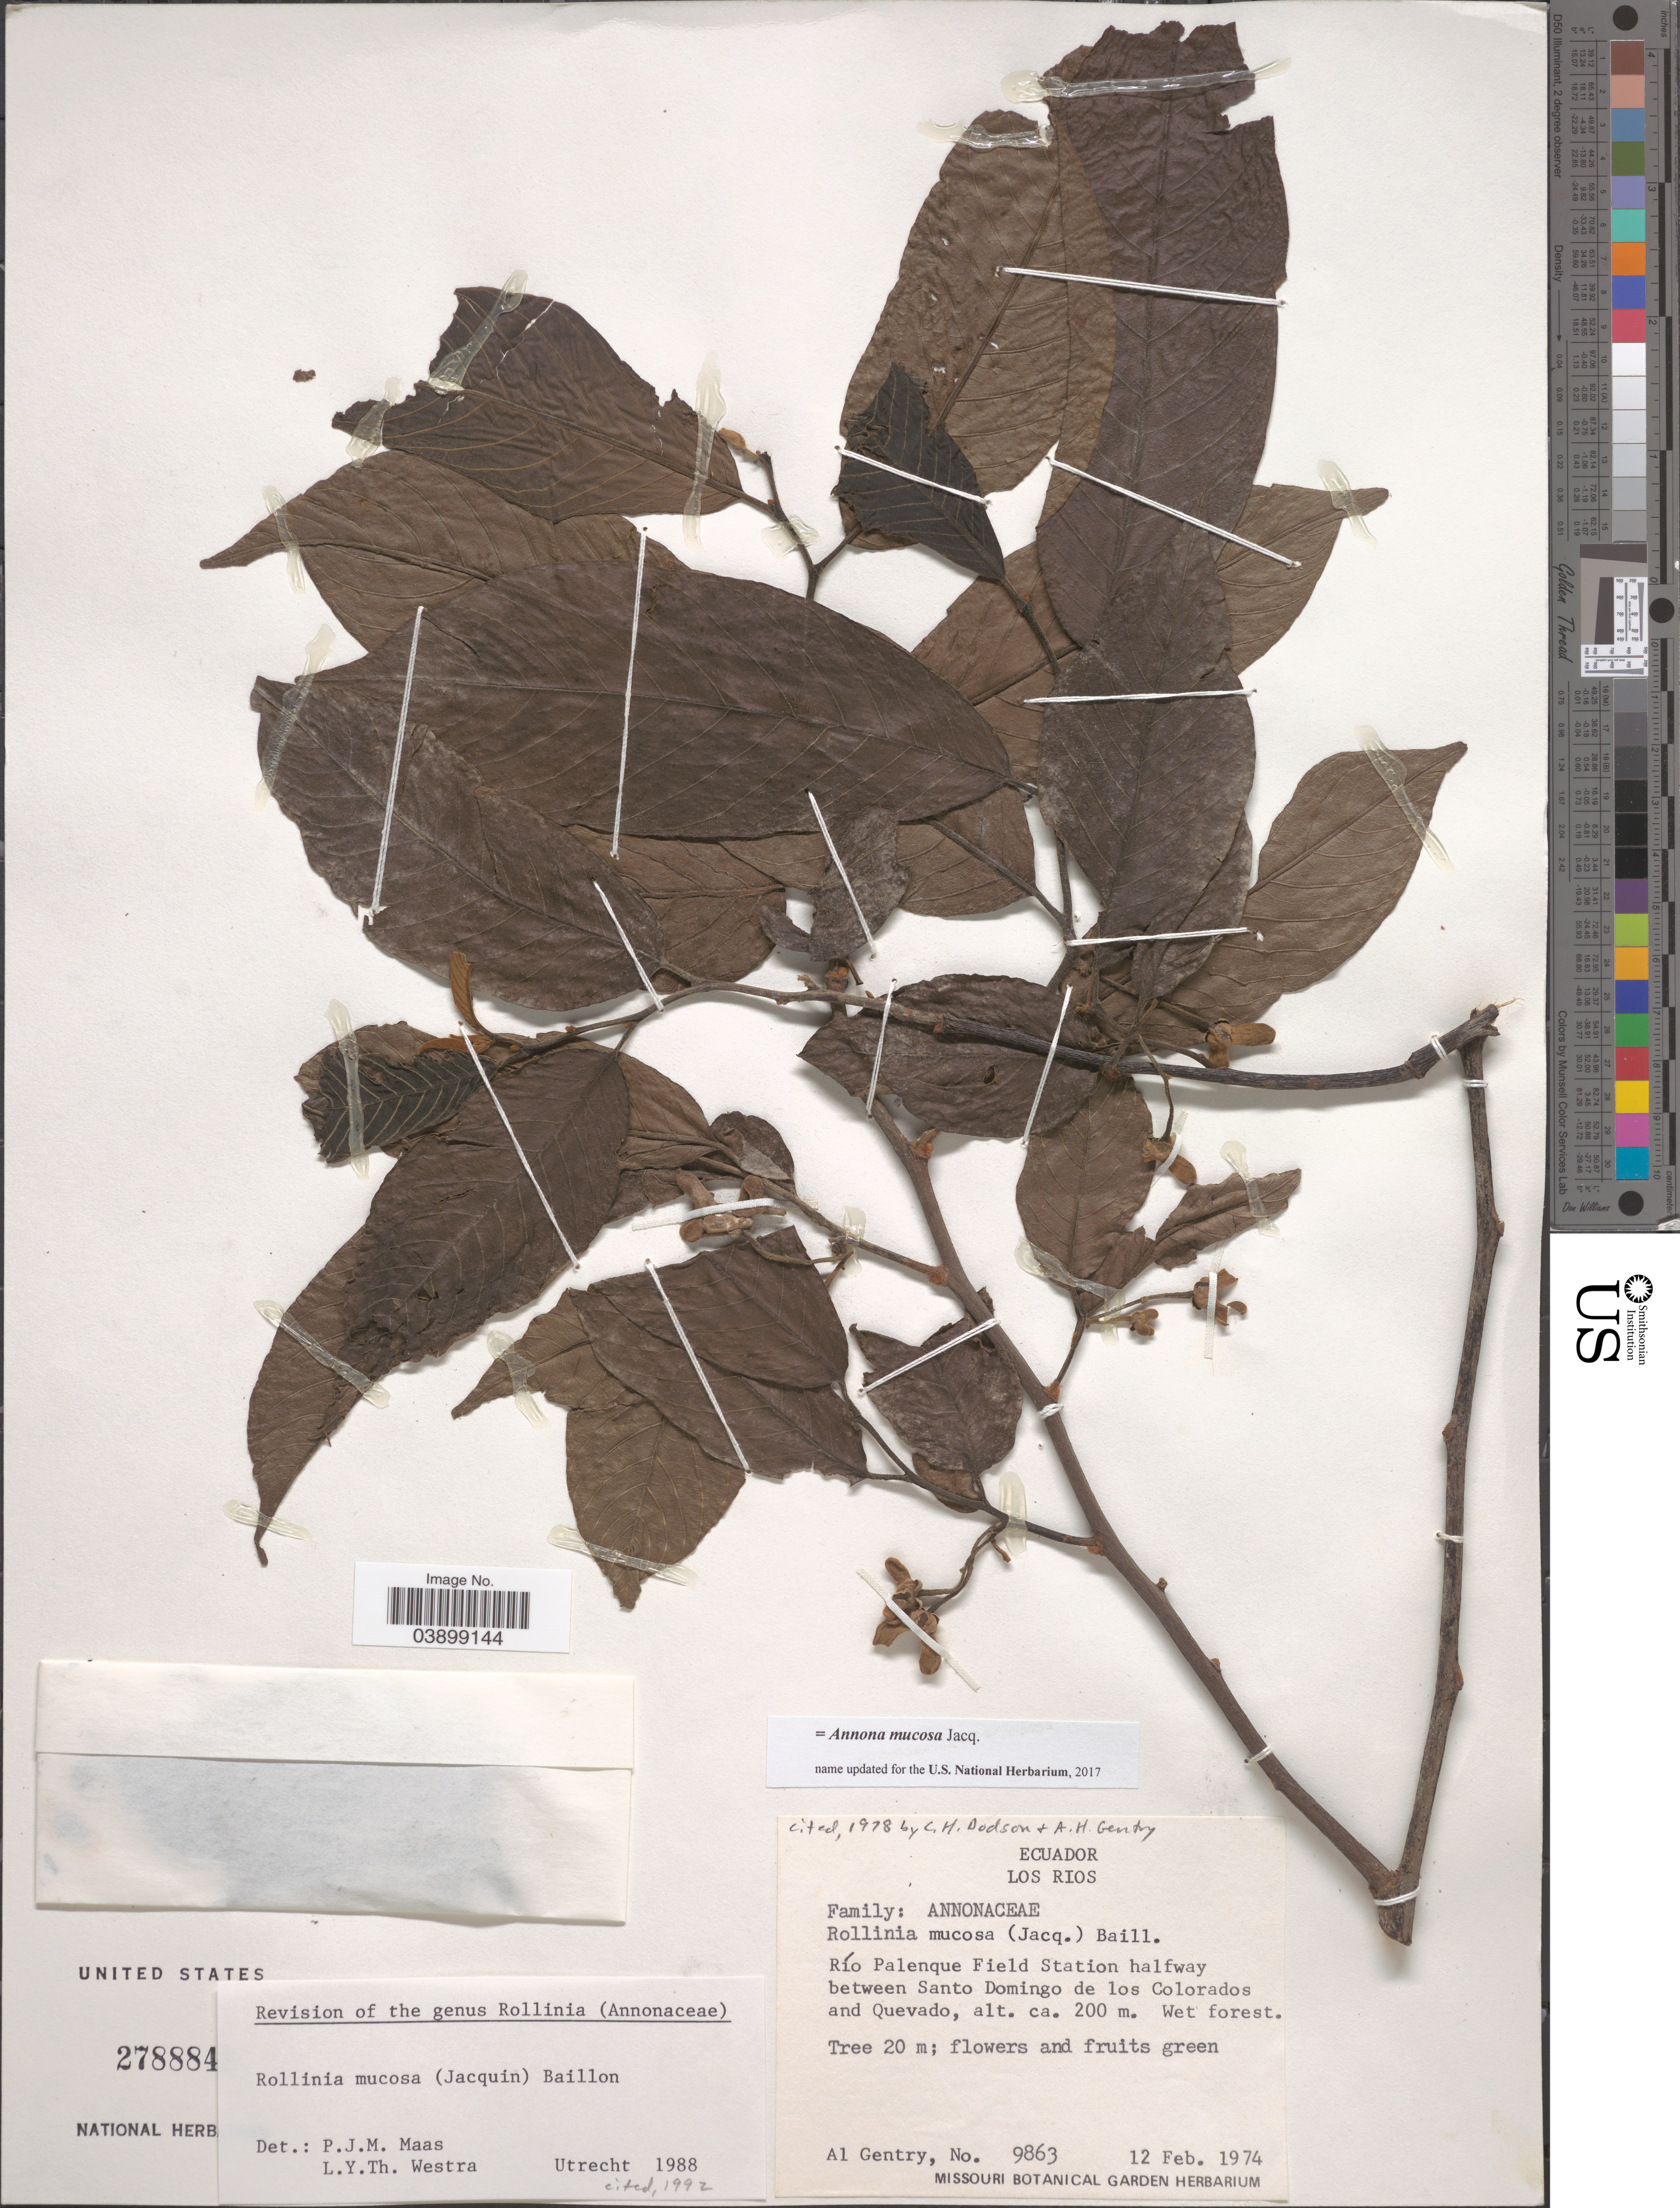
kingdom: Plantae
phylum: Tracheophyta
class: Magnoliopsida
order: Magnoliales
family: Annonaceae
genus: Annona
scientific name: Annona mucosa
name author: Jacq.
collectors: A. H. Gentry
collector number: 9863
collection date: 1974-02-12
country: Ecuador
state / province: Los Ríos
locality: Río Palenque Field Station halfway between Santo Domingo de los Colorados and Quevado.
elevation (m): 200